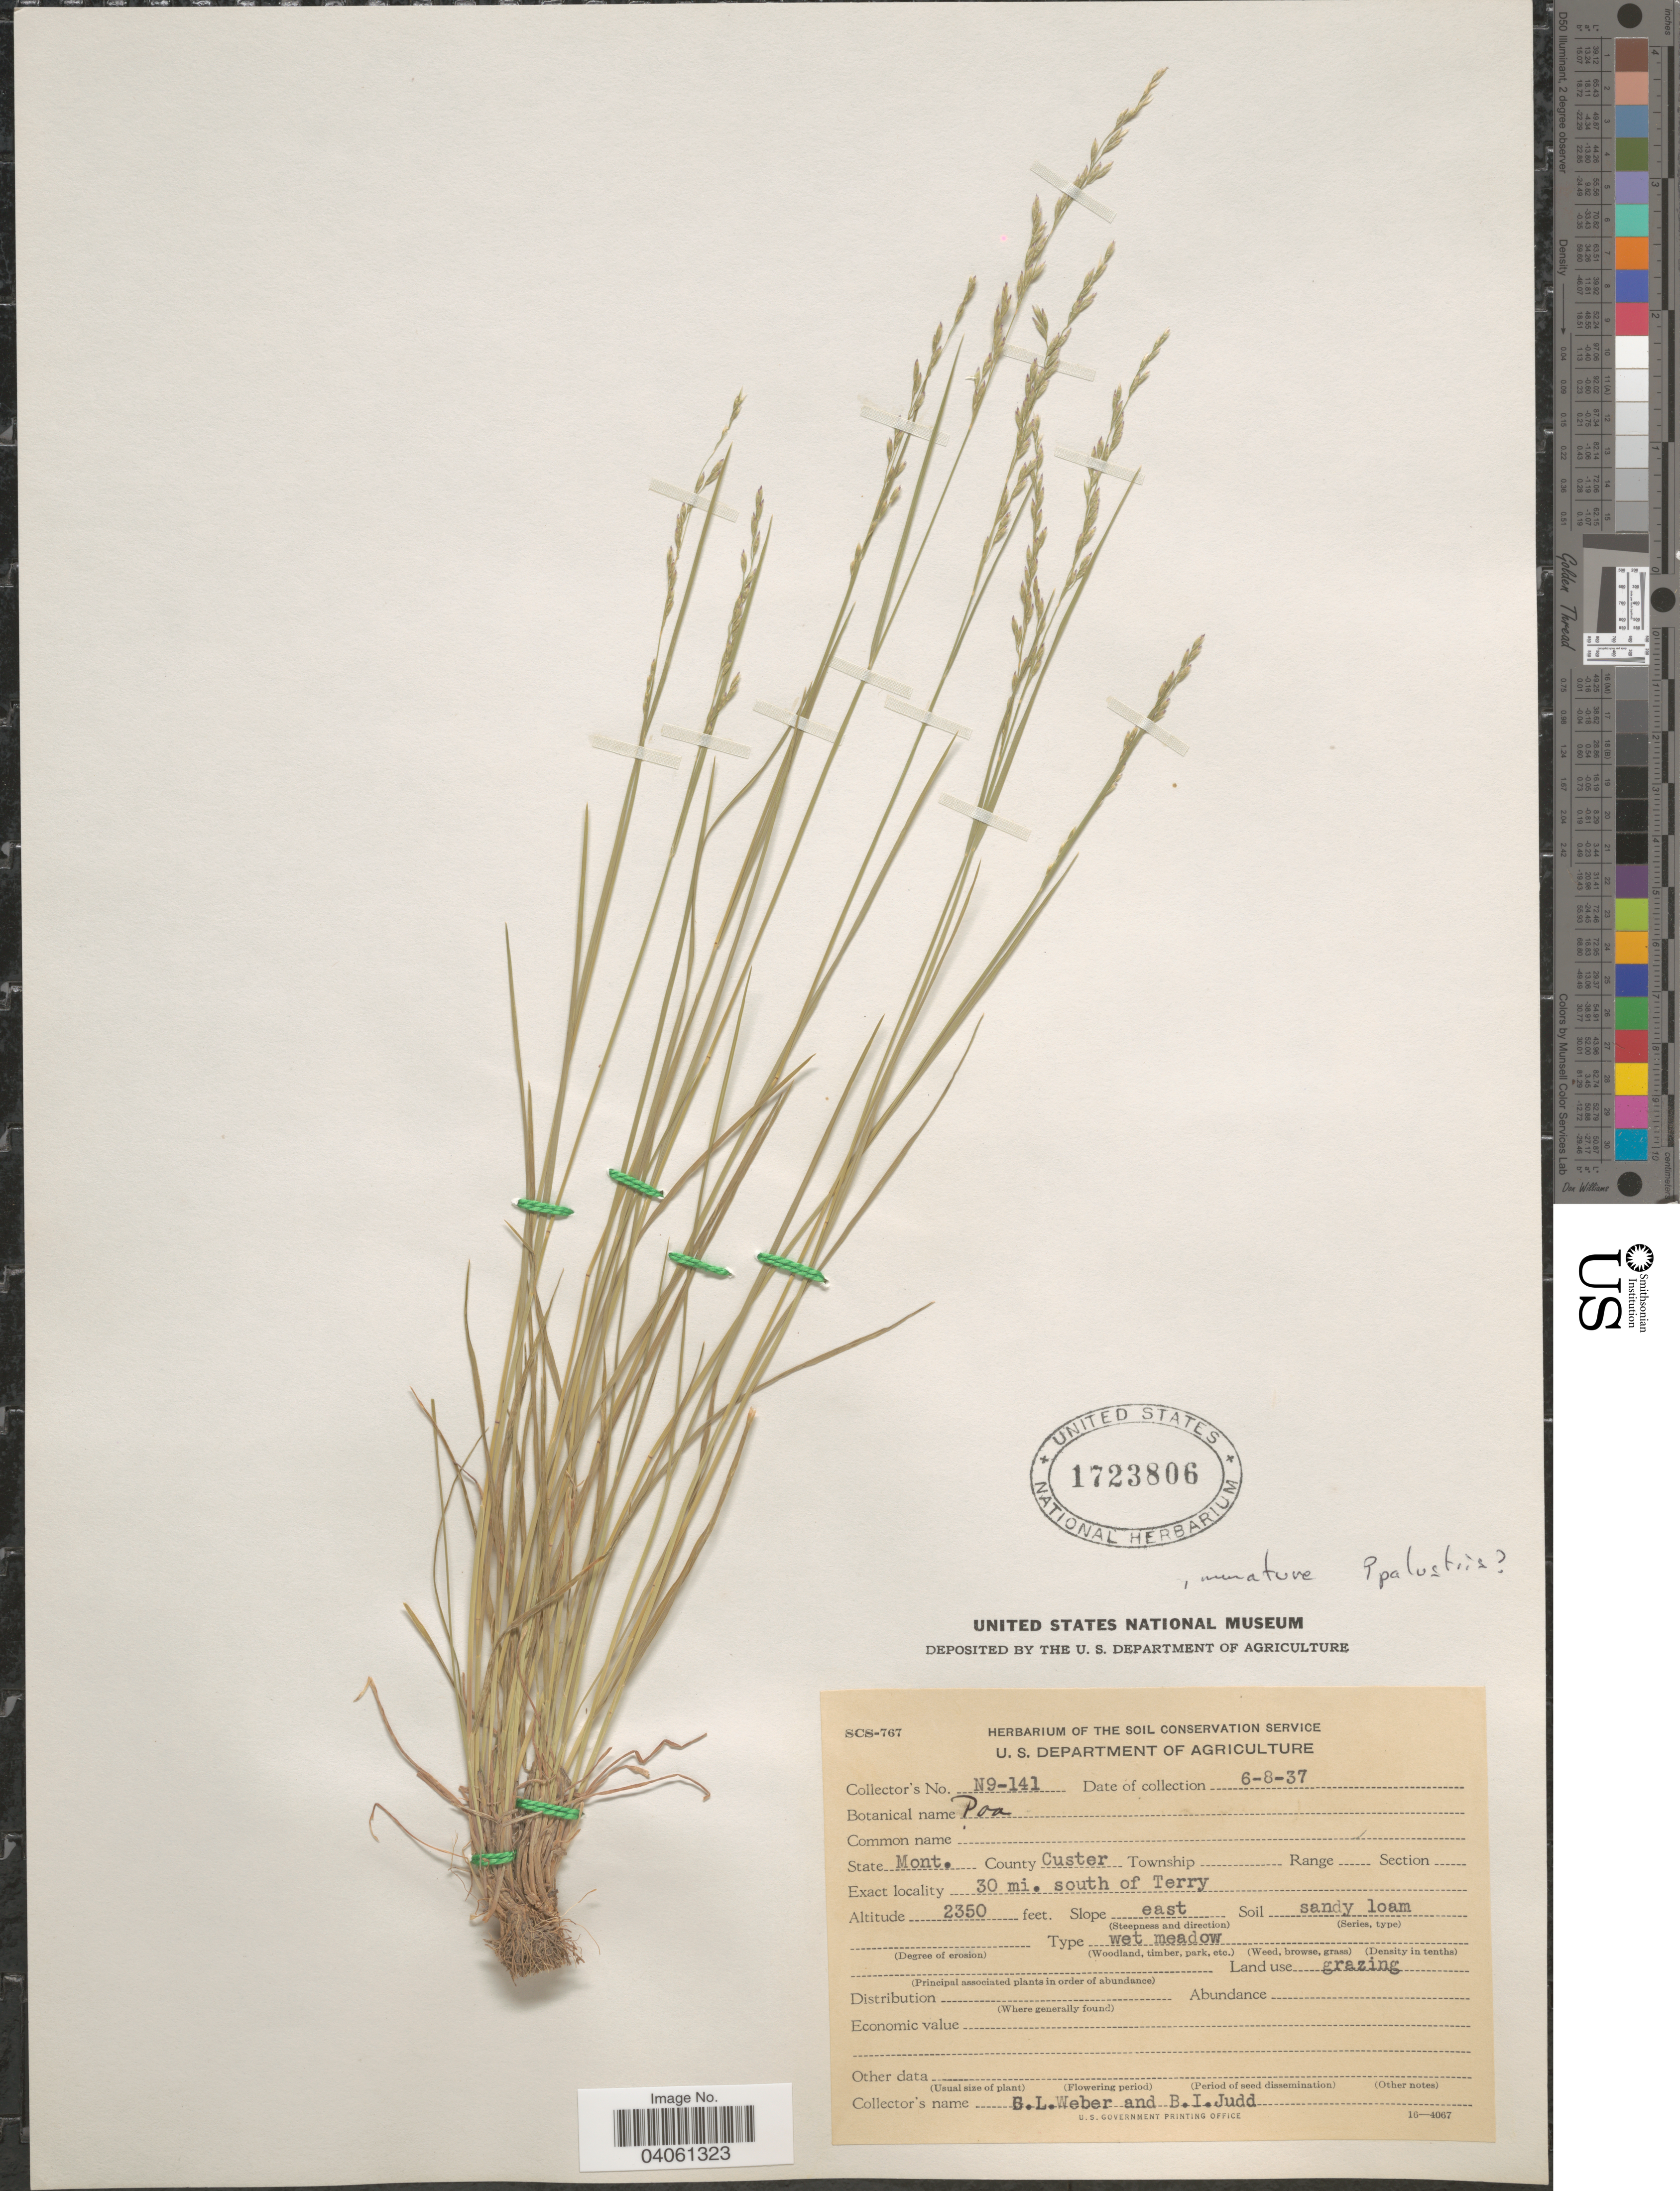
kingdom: Plantae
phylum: Tracheophyta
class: Liliopsida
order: Poales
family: Poaceae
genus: Poa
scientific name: Poa palustris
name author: L.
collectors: G. Weber & B. Judd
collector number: N9-141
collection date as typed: Transcribed d/m/y: 8/6/37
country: United States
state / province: Montana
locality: County Custer. 30 mi. south of Terry.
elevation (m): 716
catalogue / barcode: US 1723806